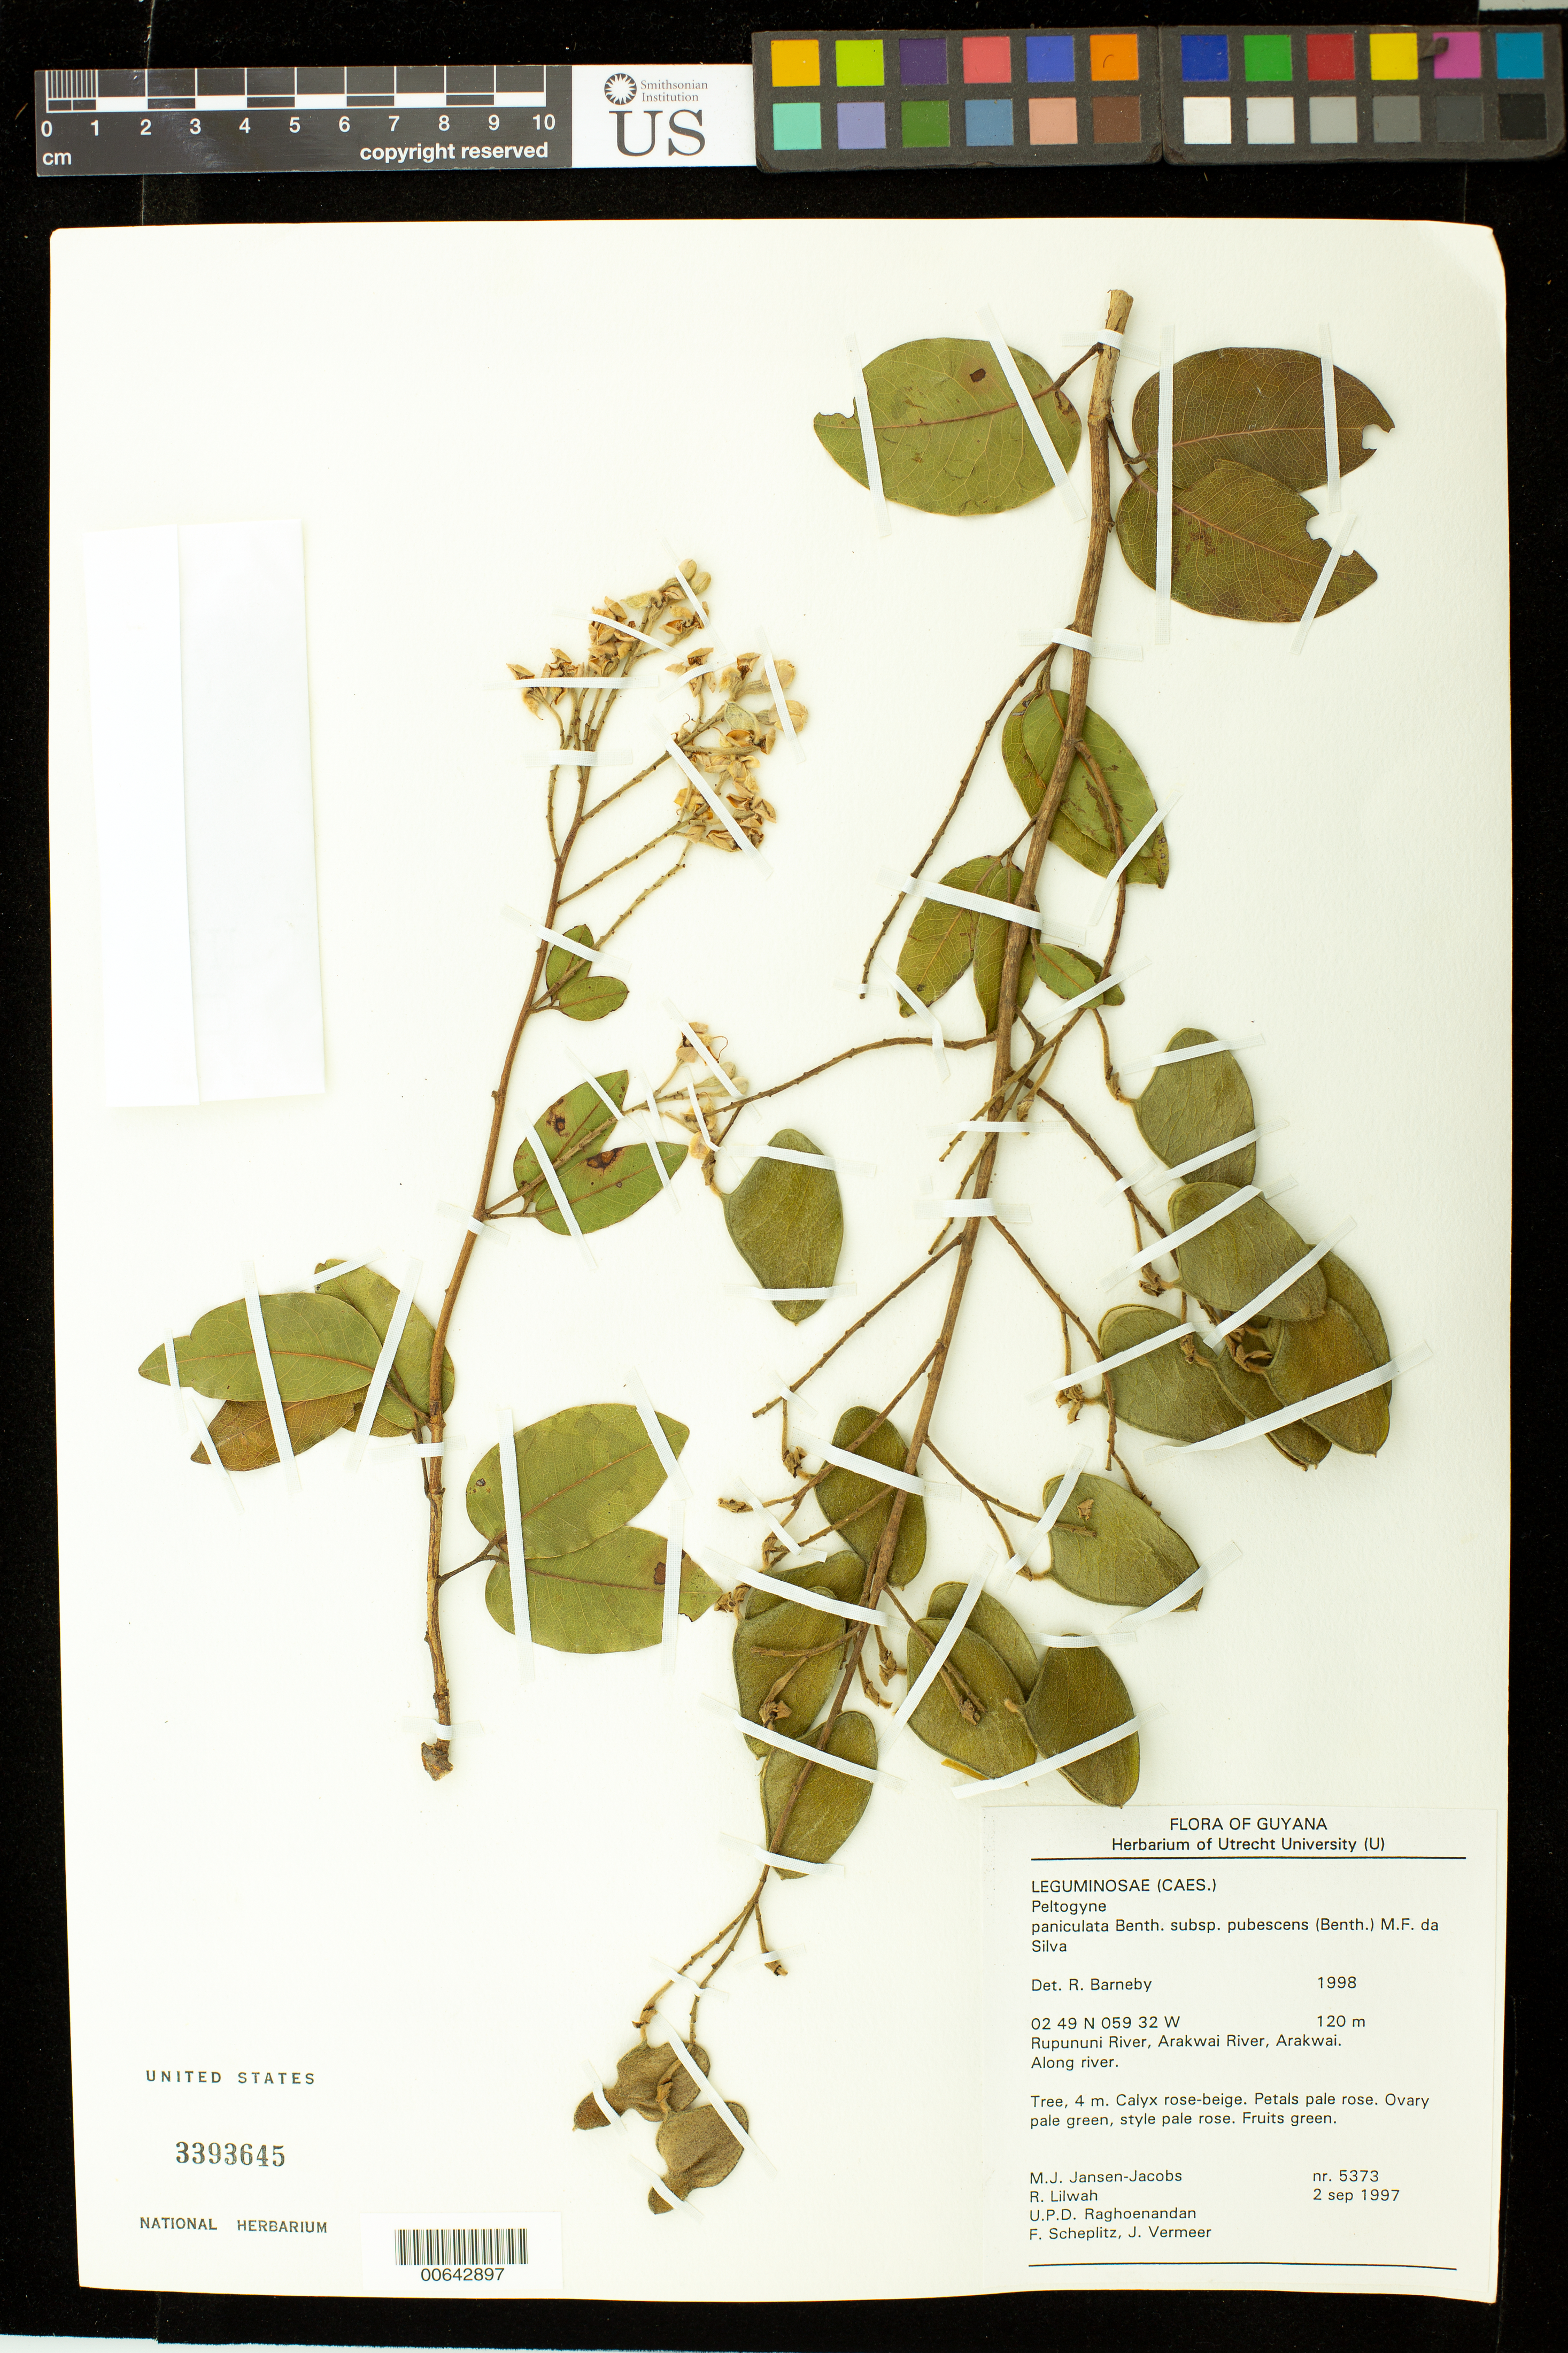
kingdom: Plantae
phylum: Tracheophyta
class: Magnoliopsida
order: Fabales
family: Fabaceae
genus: Peltogyne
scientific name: Peltogyne paniculata subsp. pubescens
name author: (Benth.) M.F. Silva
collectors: M. J. Jansen-Jacobs, R. Lilwah, U. Raghoenandan, F. Scheplitz & J. Vermeer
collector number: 5373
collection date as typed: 2-Sep-97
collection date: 1997-09-02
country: Guyana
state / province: U. Takutu-U. Essequibo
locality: Rupununi River, Arakwai River, Arakwai. Along river.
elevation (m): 120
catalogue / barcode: US 3393645